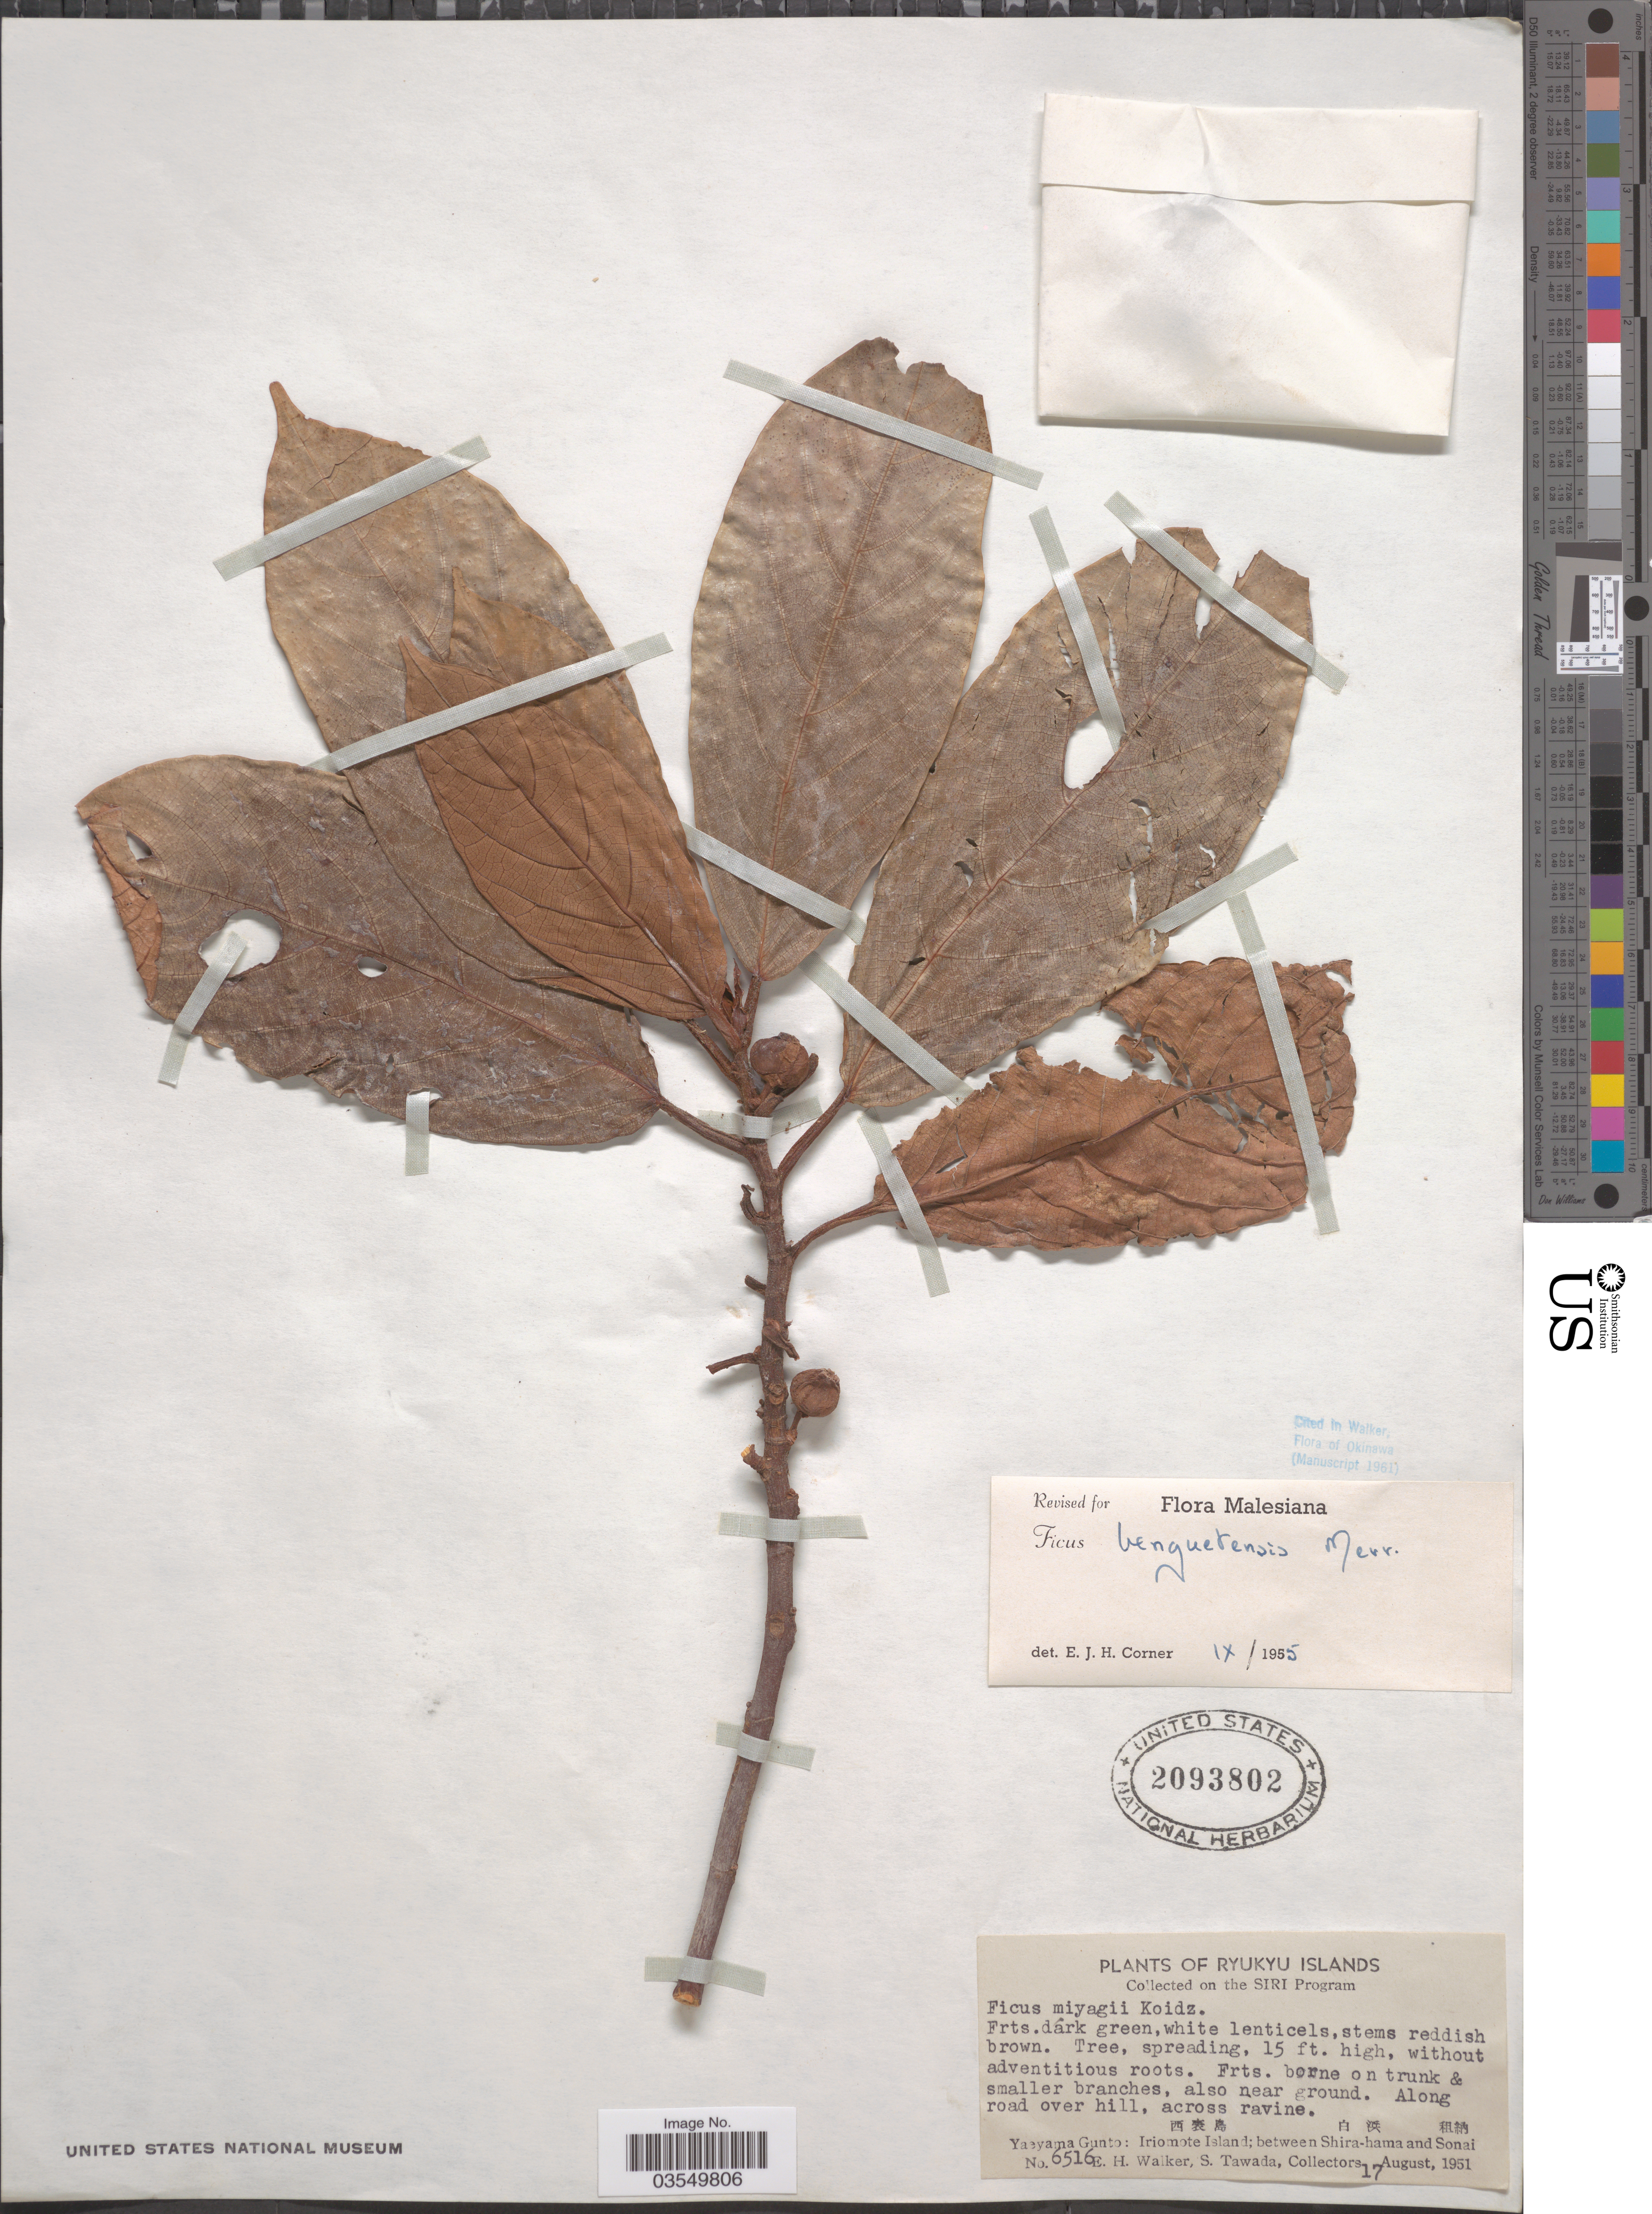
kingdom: Plantae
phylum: Tracheophyta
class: Magnoliopsida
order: Rosales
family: Moraceae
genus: Ficus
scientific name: Ficus benguetensis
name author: Merr.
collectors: E. H. Walker & S. Tawada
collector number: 6516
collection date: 1951-08-17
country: Japan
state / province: Okinawa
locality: Ryukyu Islands. Yaeyama Gunto: Iriomote Island; between Shira-hama and Sonai.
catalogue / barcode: US 2093802